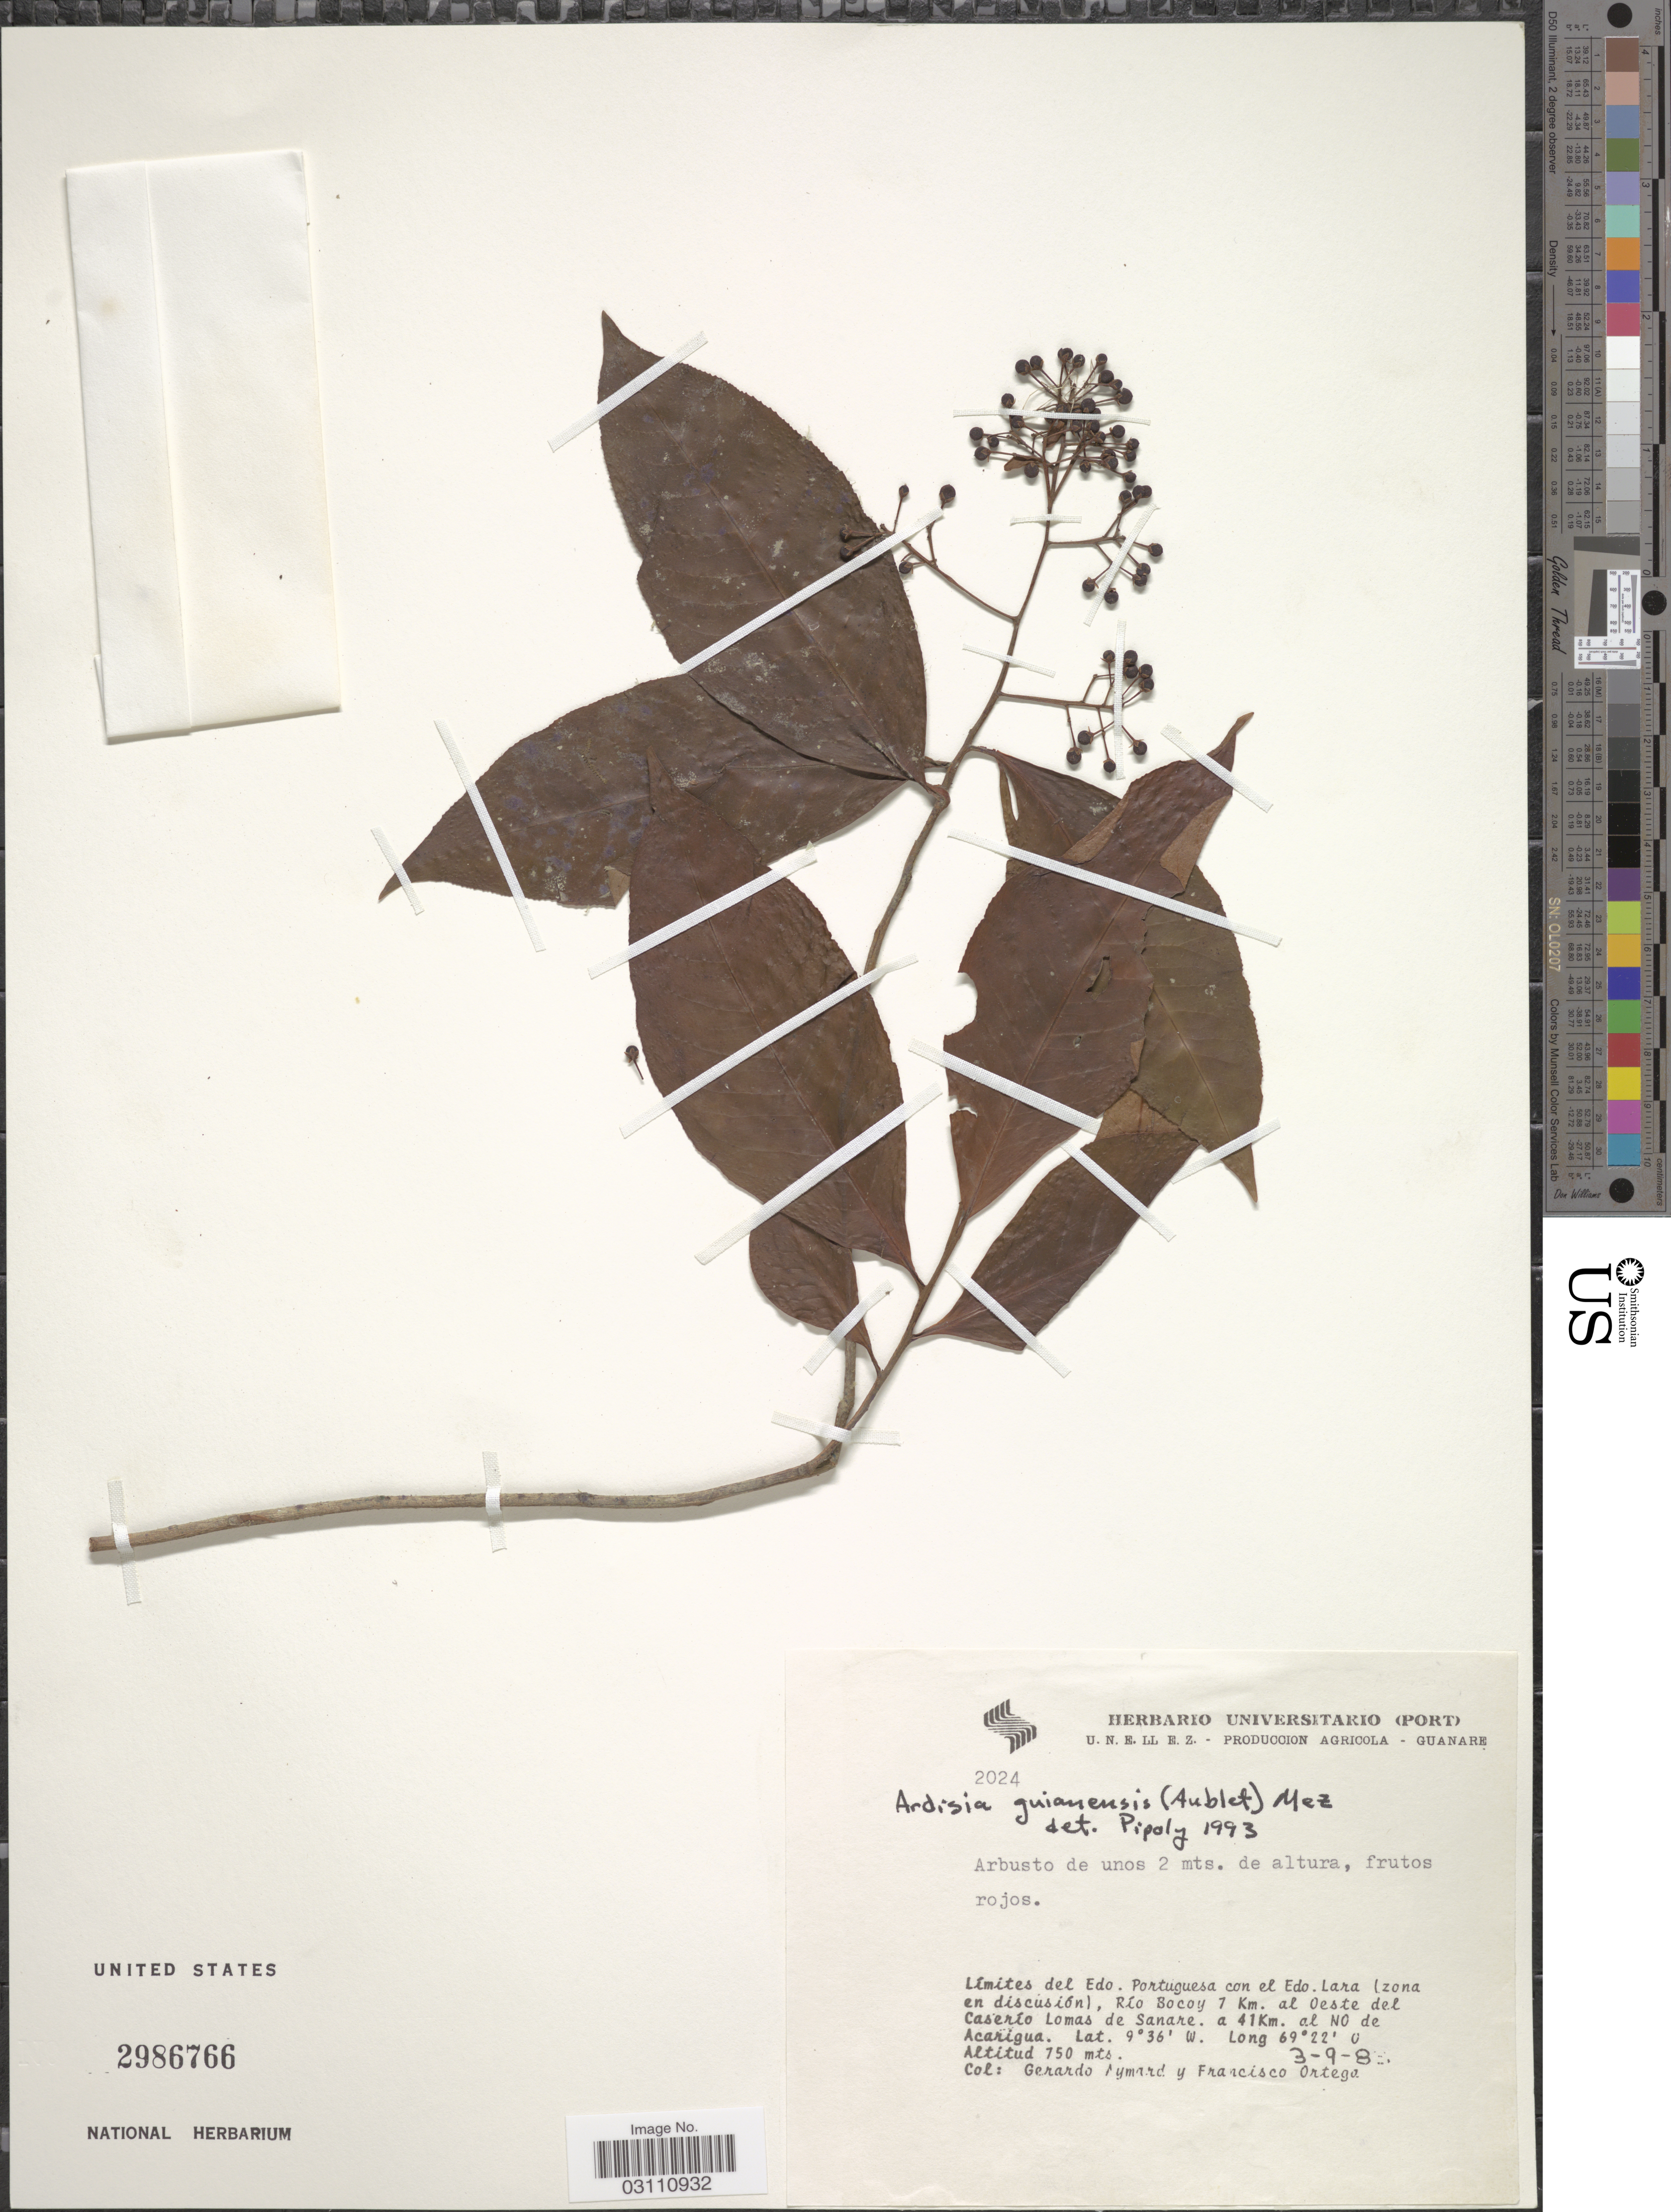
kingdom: Plantae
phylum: Tracheophyta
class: Magnoliopsida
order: Ericales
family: Primulaceae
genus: Ardisia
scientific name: Ardisia guianensis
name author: (Aubl.) Mez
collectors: G. A. Aymard & F. J. Ortega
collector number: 2024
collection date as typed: Transcribed d/m/y: 3/9/82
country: Venezuela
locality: Límites del Edo. Portuguesa con el Edo. Lara (zona en discusión), Río Socoy 7 Km. al Oeste del Caserío Lomas de Sanare. a 41 Km. al NO de Acarigua.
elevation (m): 750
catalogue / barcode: US 2986766